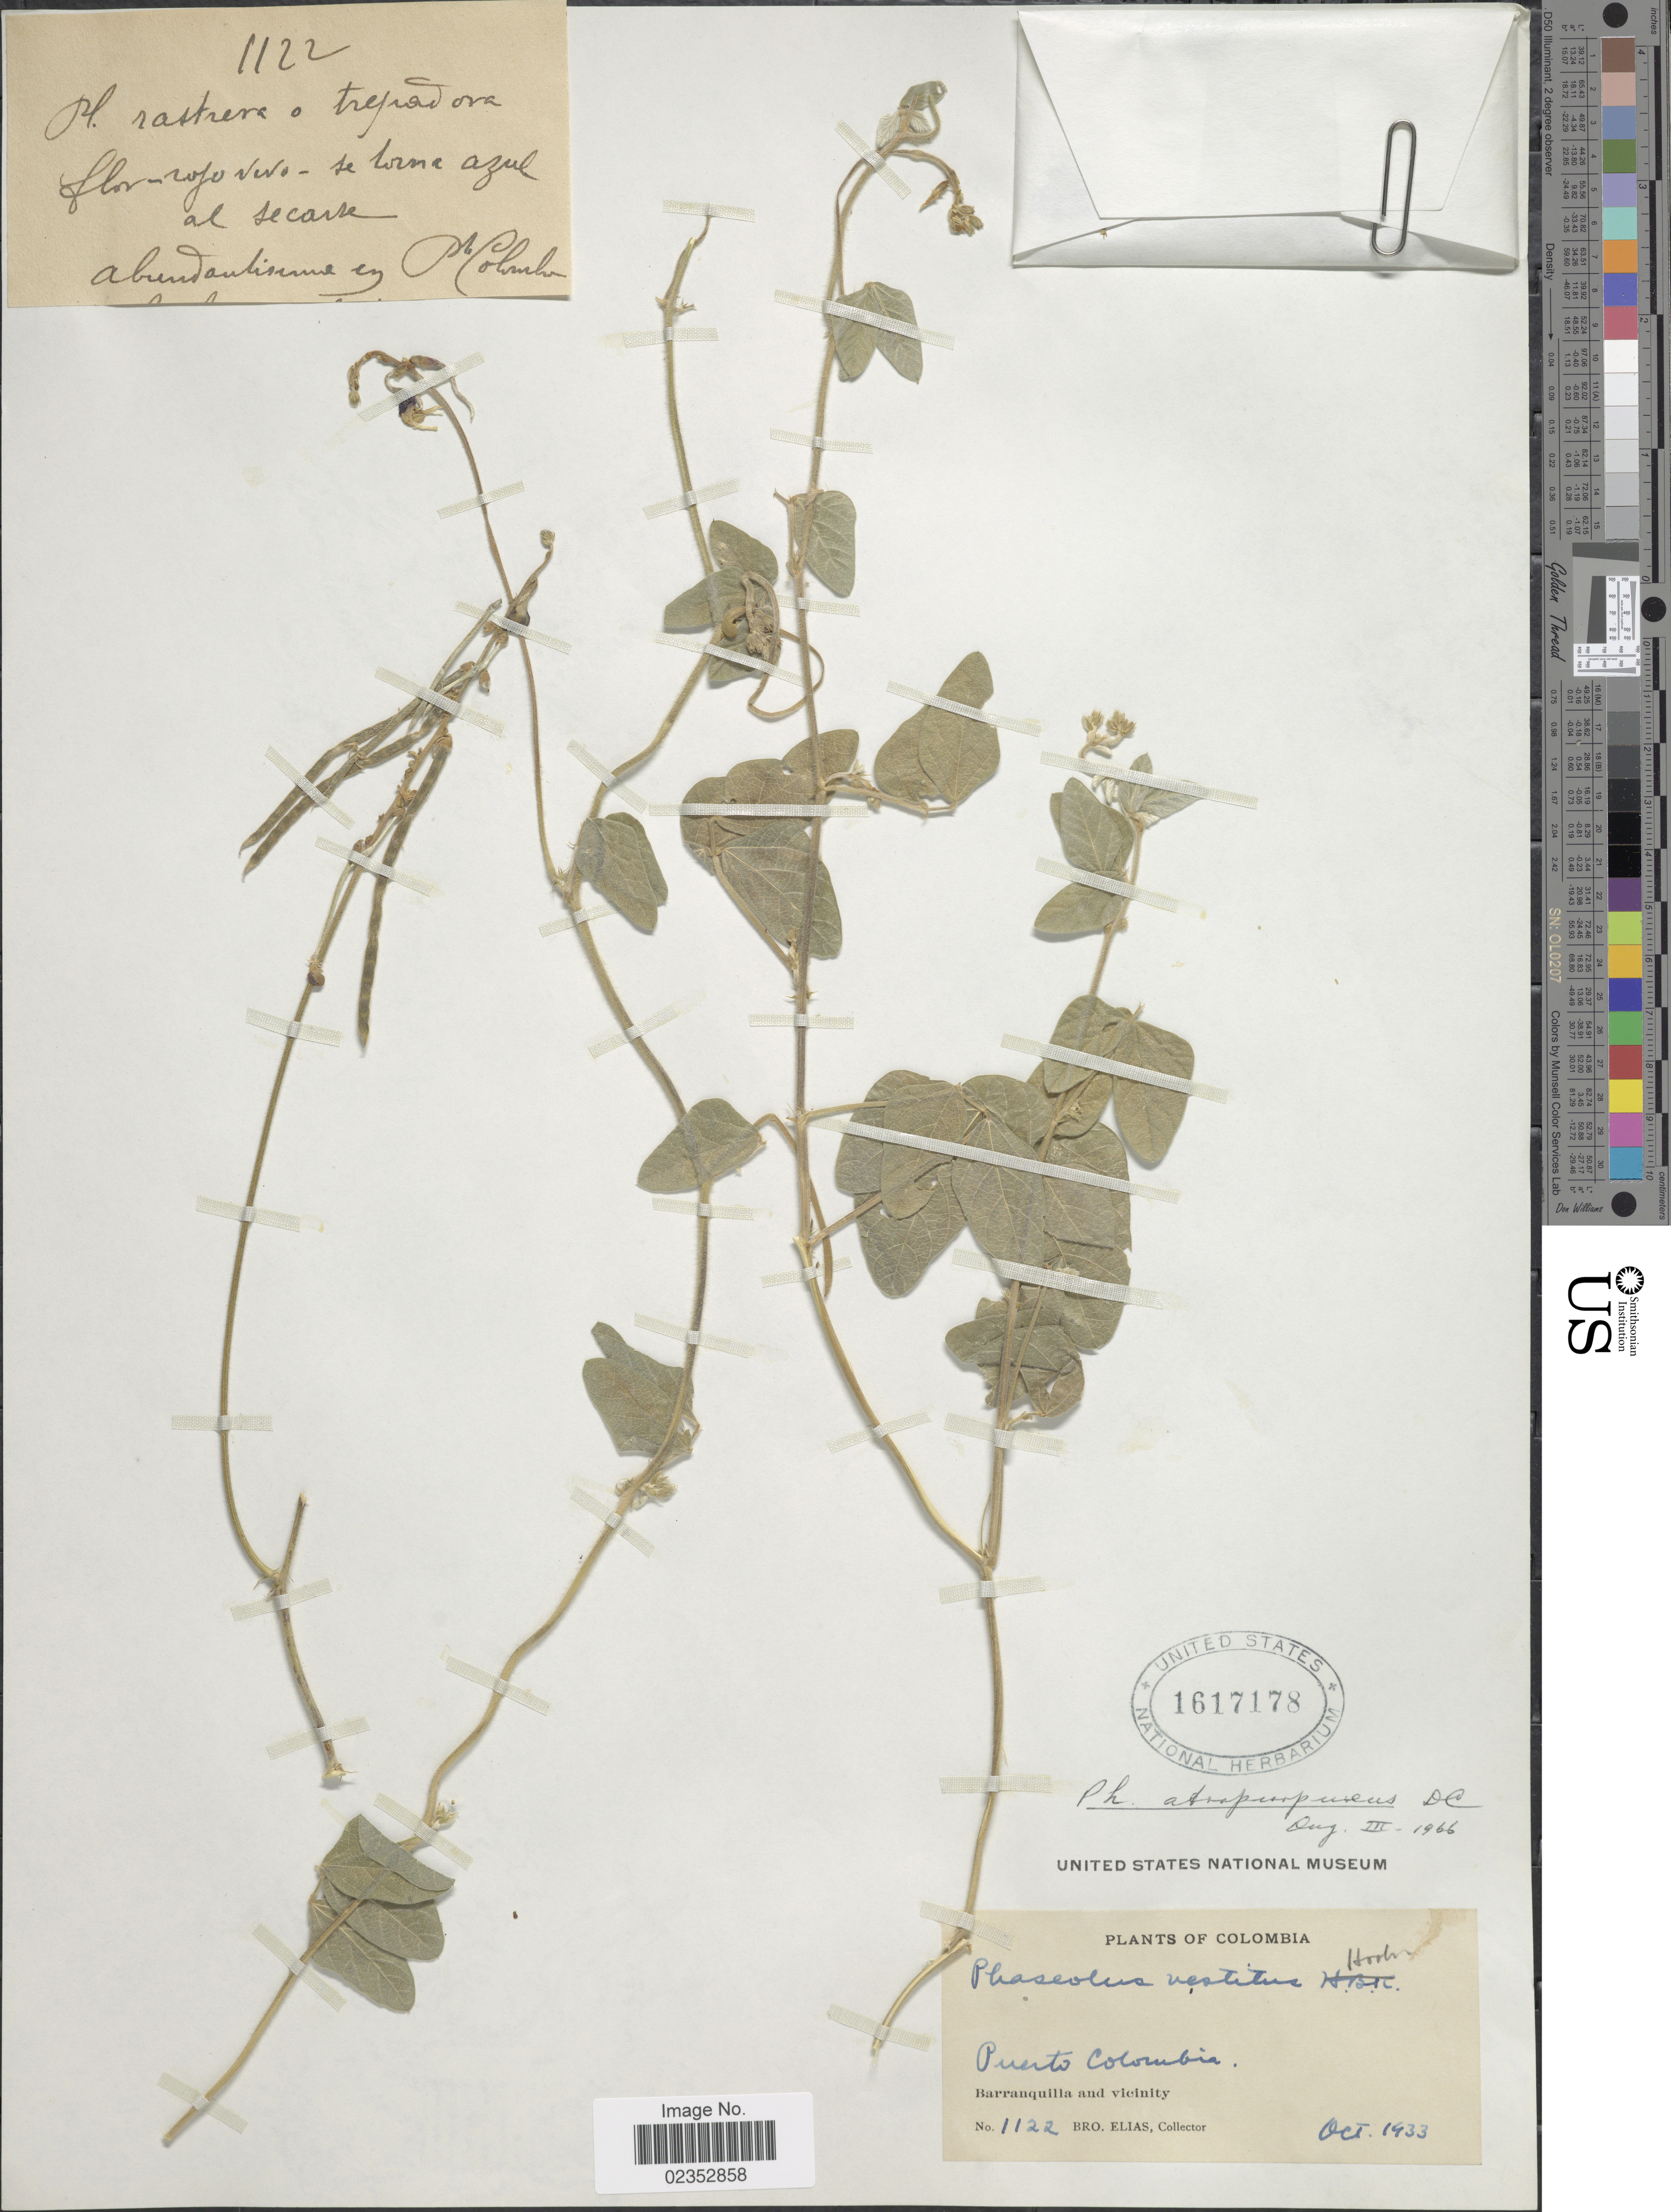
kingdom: Plantae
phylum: Tracheophyta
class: Magnoliopsida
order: Fabales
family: Fabaceae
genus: Macroptilium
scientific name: Macroptilium gracile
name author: (Poepp. ex Benth.) Urb.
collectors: Bro. Elias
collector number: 1122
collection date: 1933-10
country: Colombia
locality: Puerto Colombia, Barranquilla and vicinity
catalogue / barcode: US 1617178